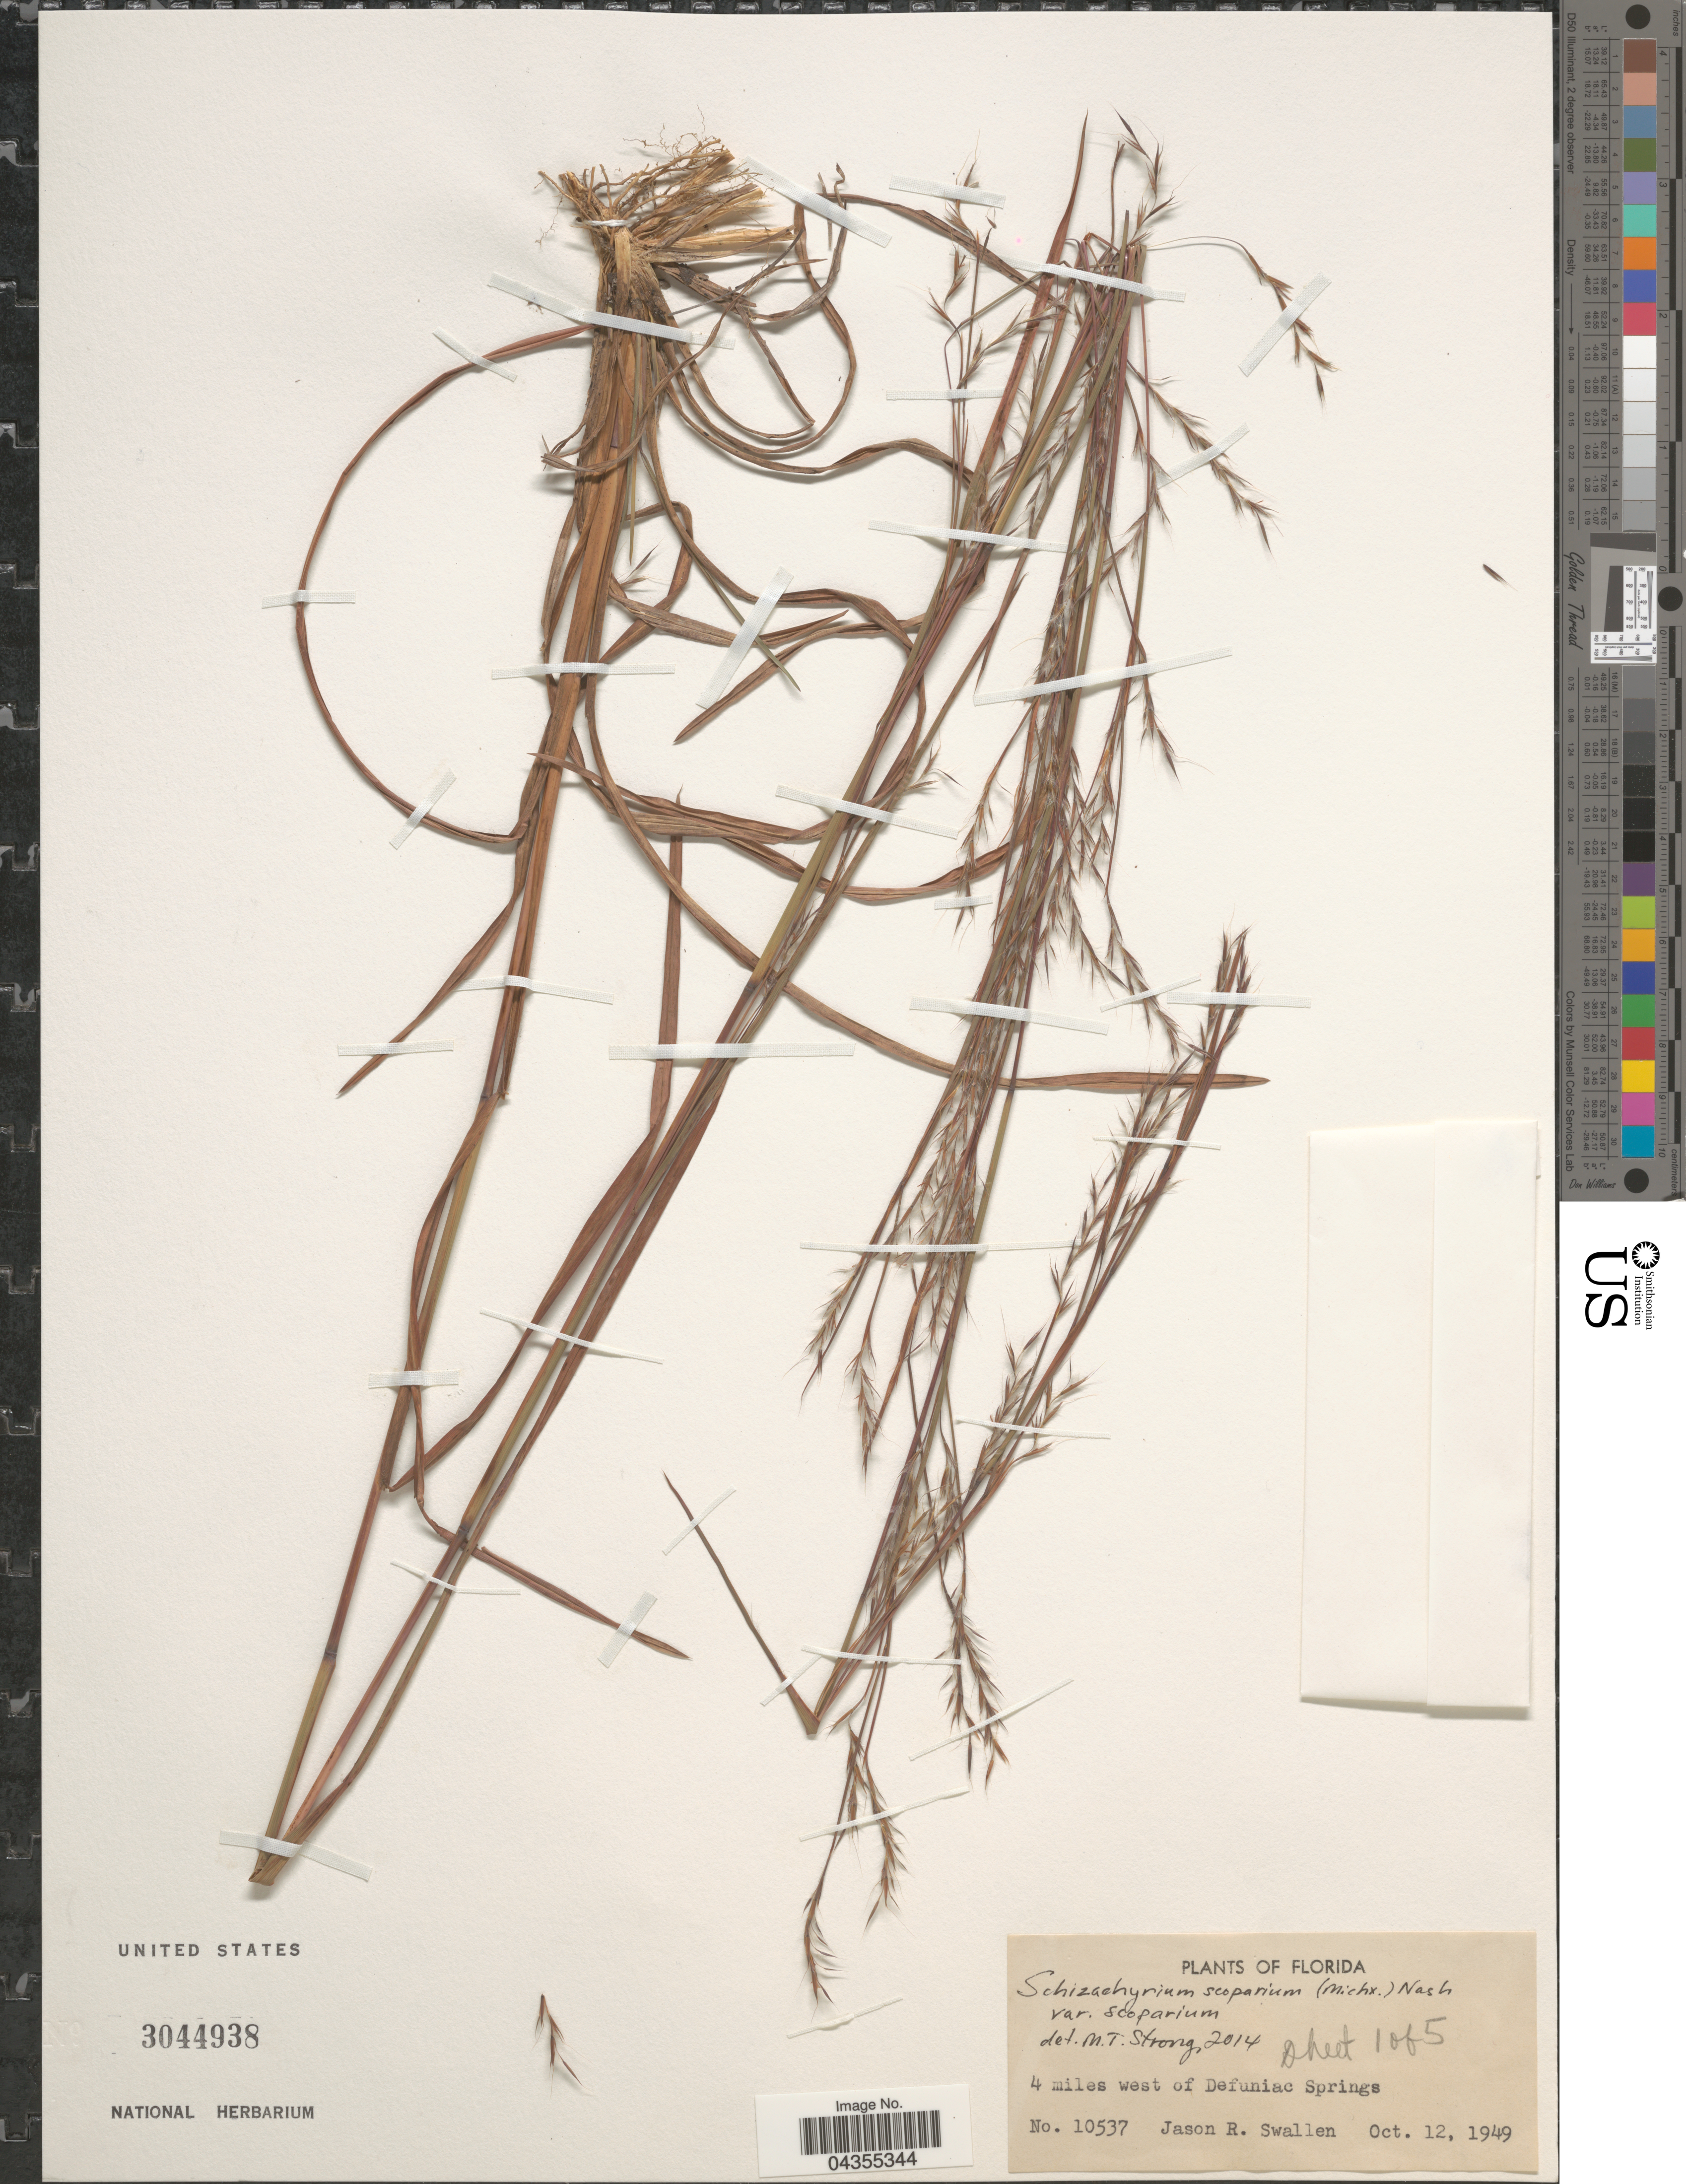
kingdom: Plantae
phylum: Tracheophyta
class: Liliopsida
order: Poales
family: Poaceae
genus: Schizachyrium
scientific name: Schizachyrium scoparium var. scoparium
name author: (Michx.) Nash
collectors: J. R. Swallen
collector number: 10537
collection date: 1949-10-12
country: United States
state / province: Florida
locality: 4 miles west of Defuniac Springs.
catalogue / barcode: US 3044938